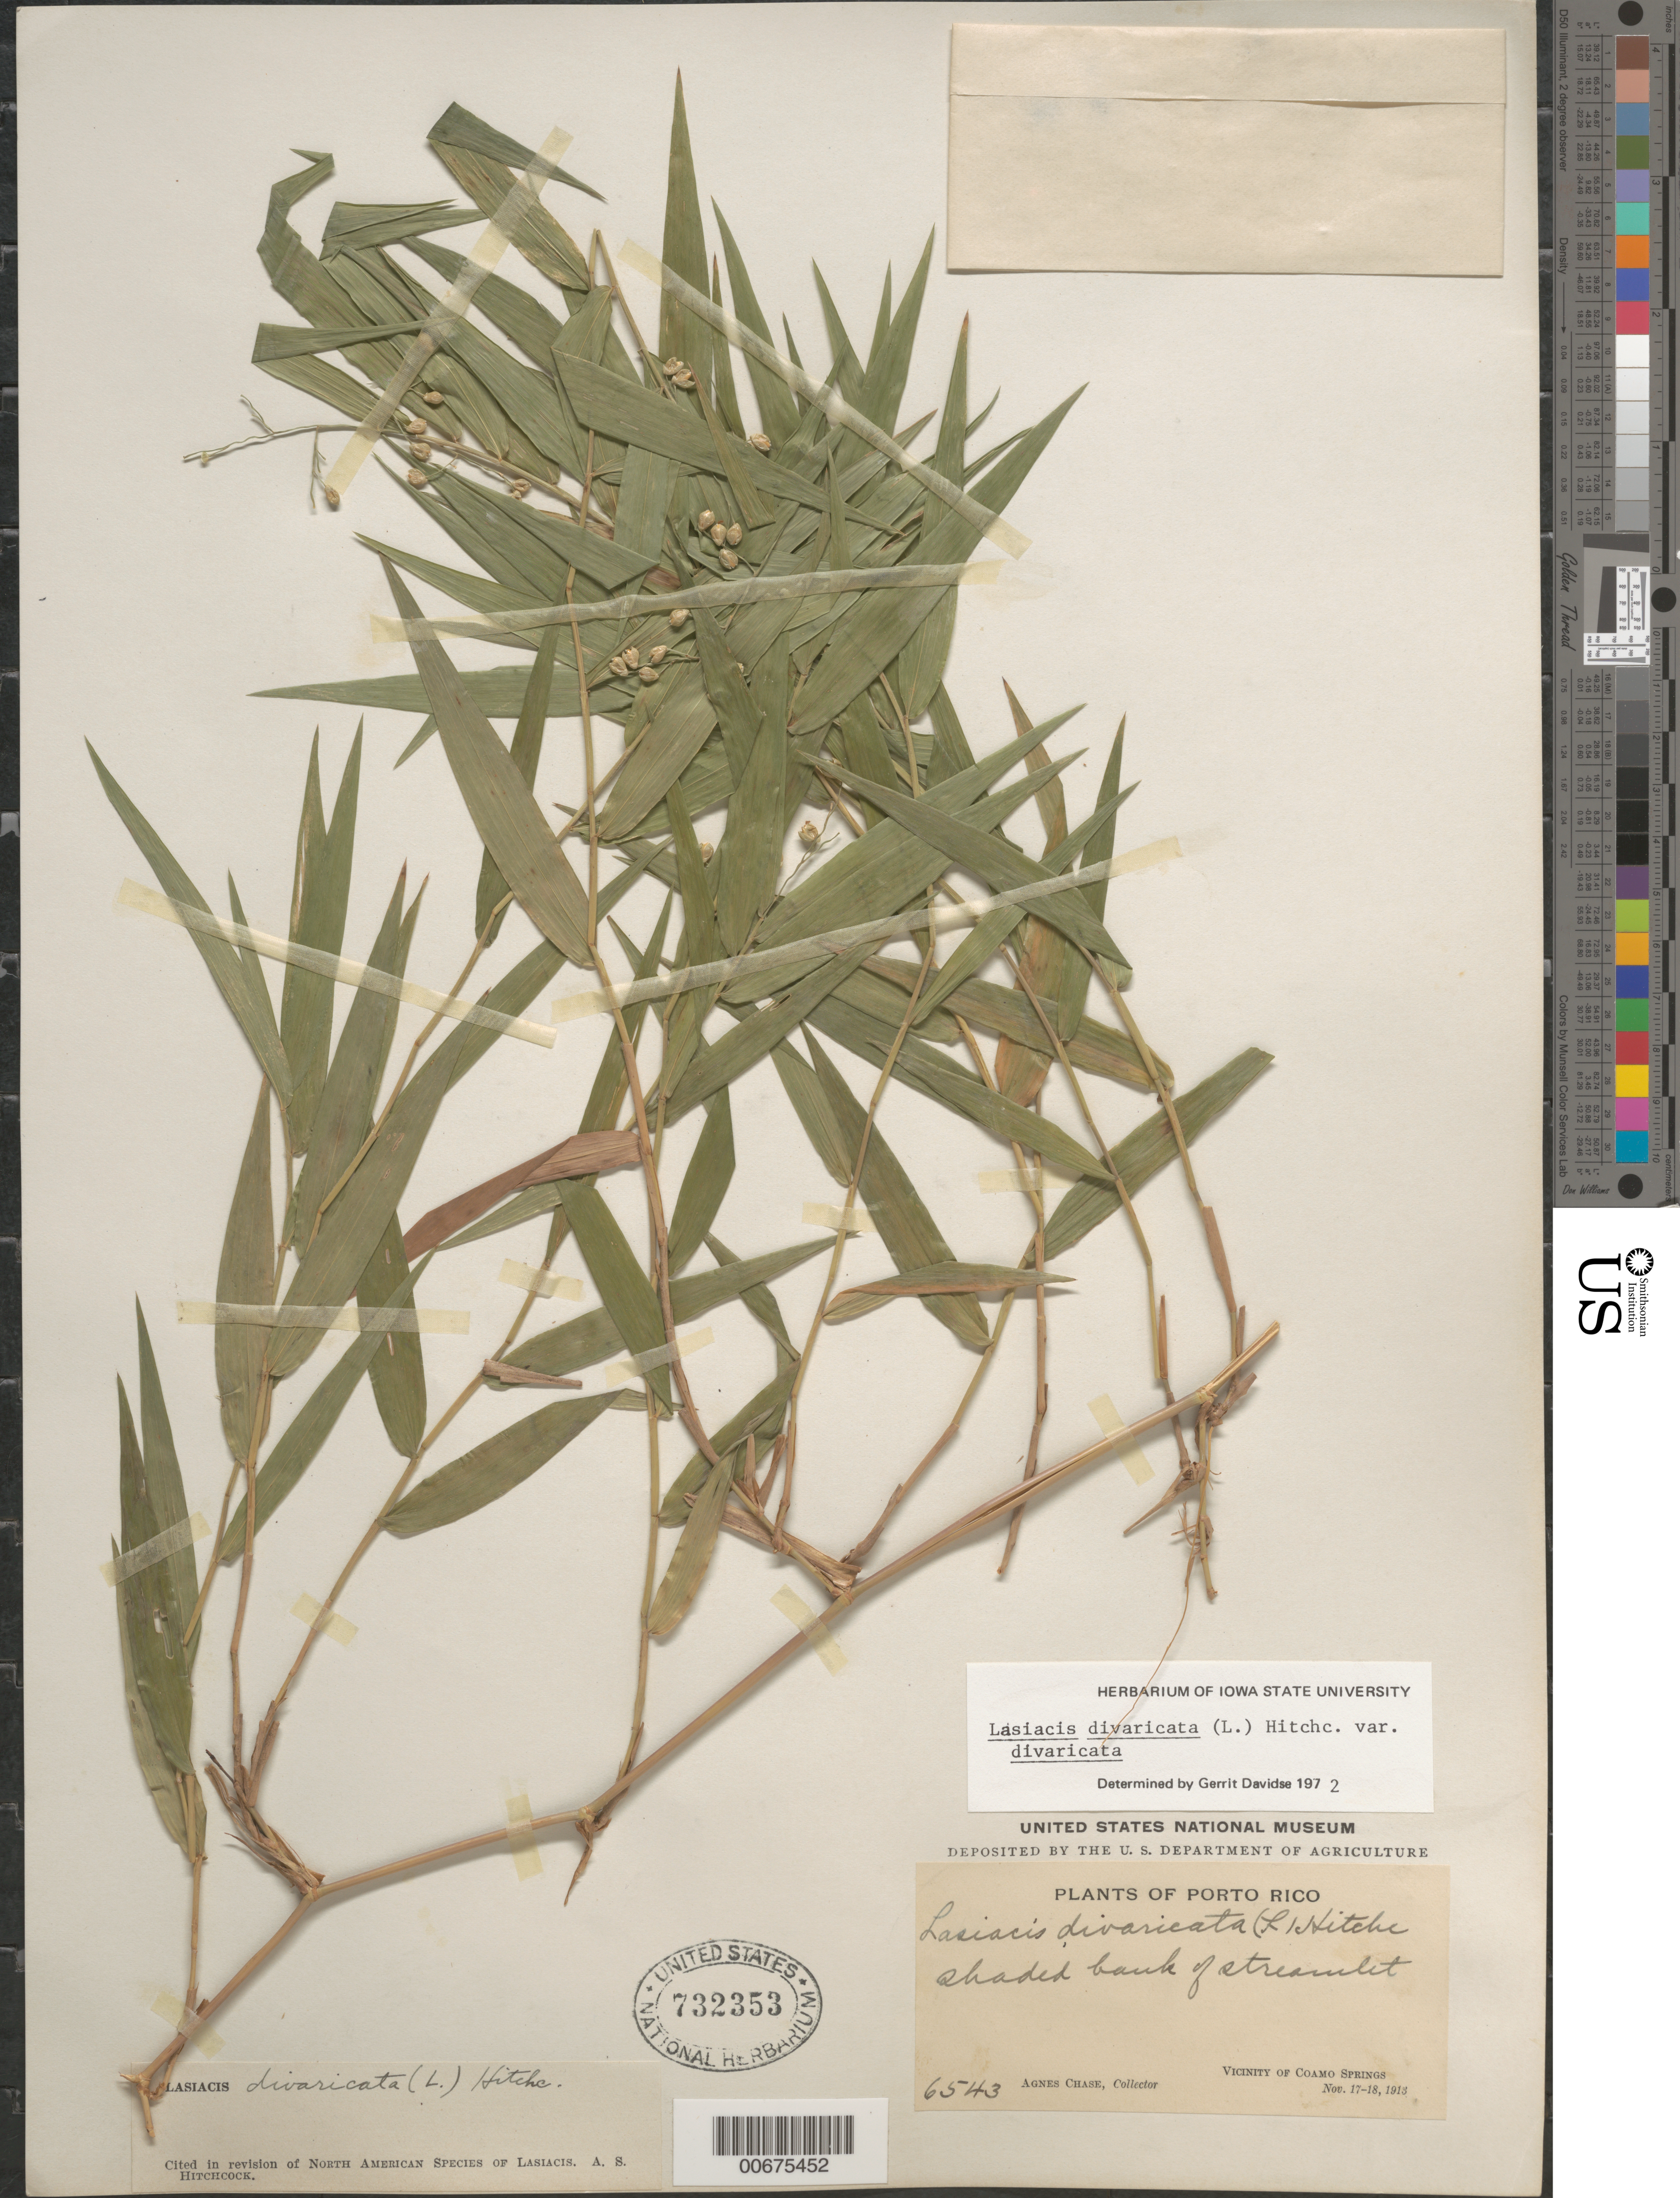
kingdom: Plantae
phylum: Tracheophyta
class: Liliopsida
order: Poales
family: Poaceae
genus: Lasiacis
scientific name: Lasiacis divaricata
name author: (L.) Hitchc.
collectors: A. Chase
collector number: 6543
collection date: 1913-11-17/1913-11-18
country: Puerto Rico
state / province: Coamo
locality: Porto Rico. Shaded bank of streamlet. Vicinity of Coamo Springs.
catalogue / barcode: US 732353